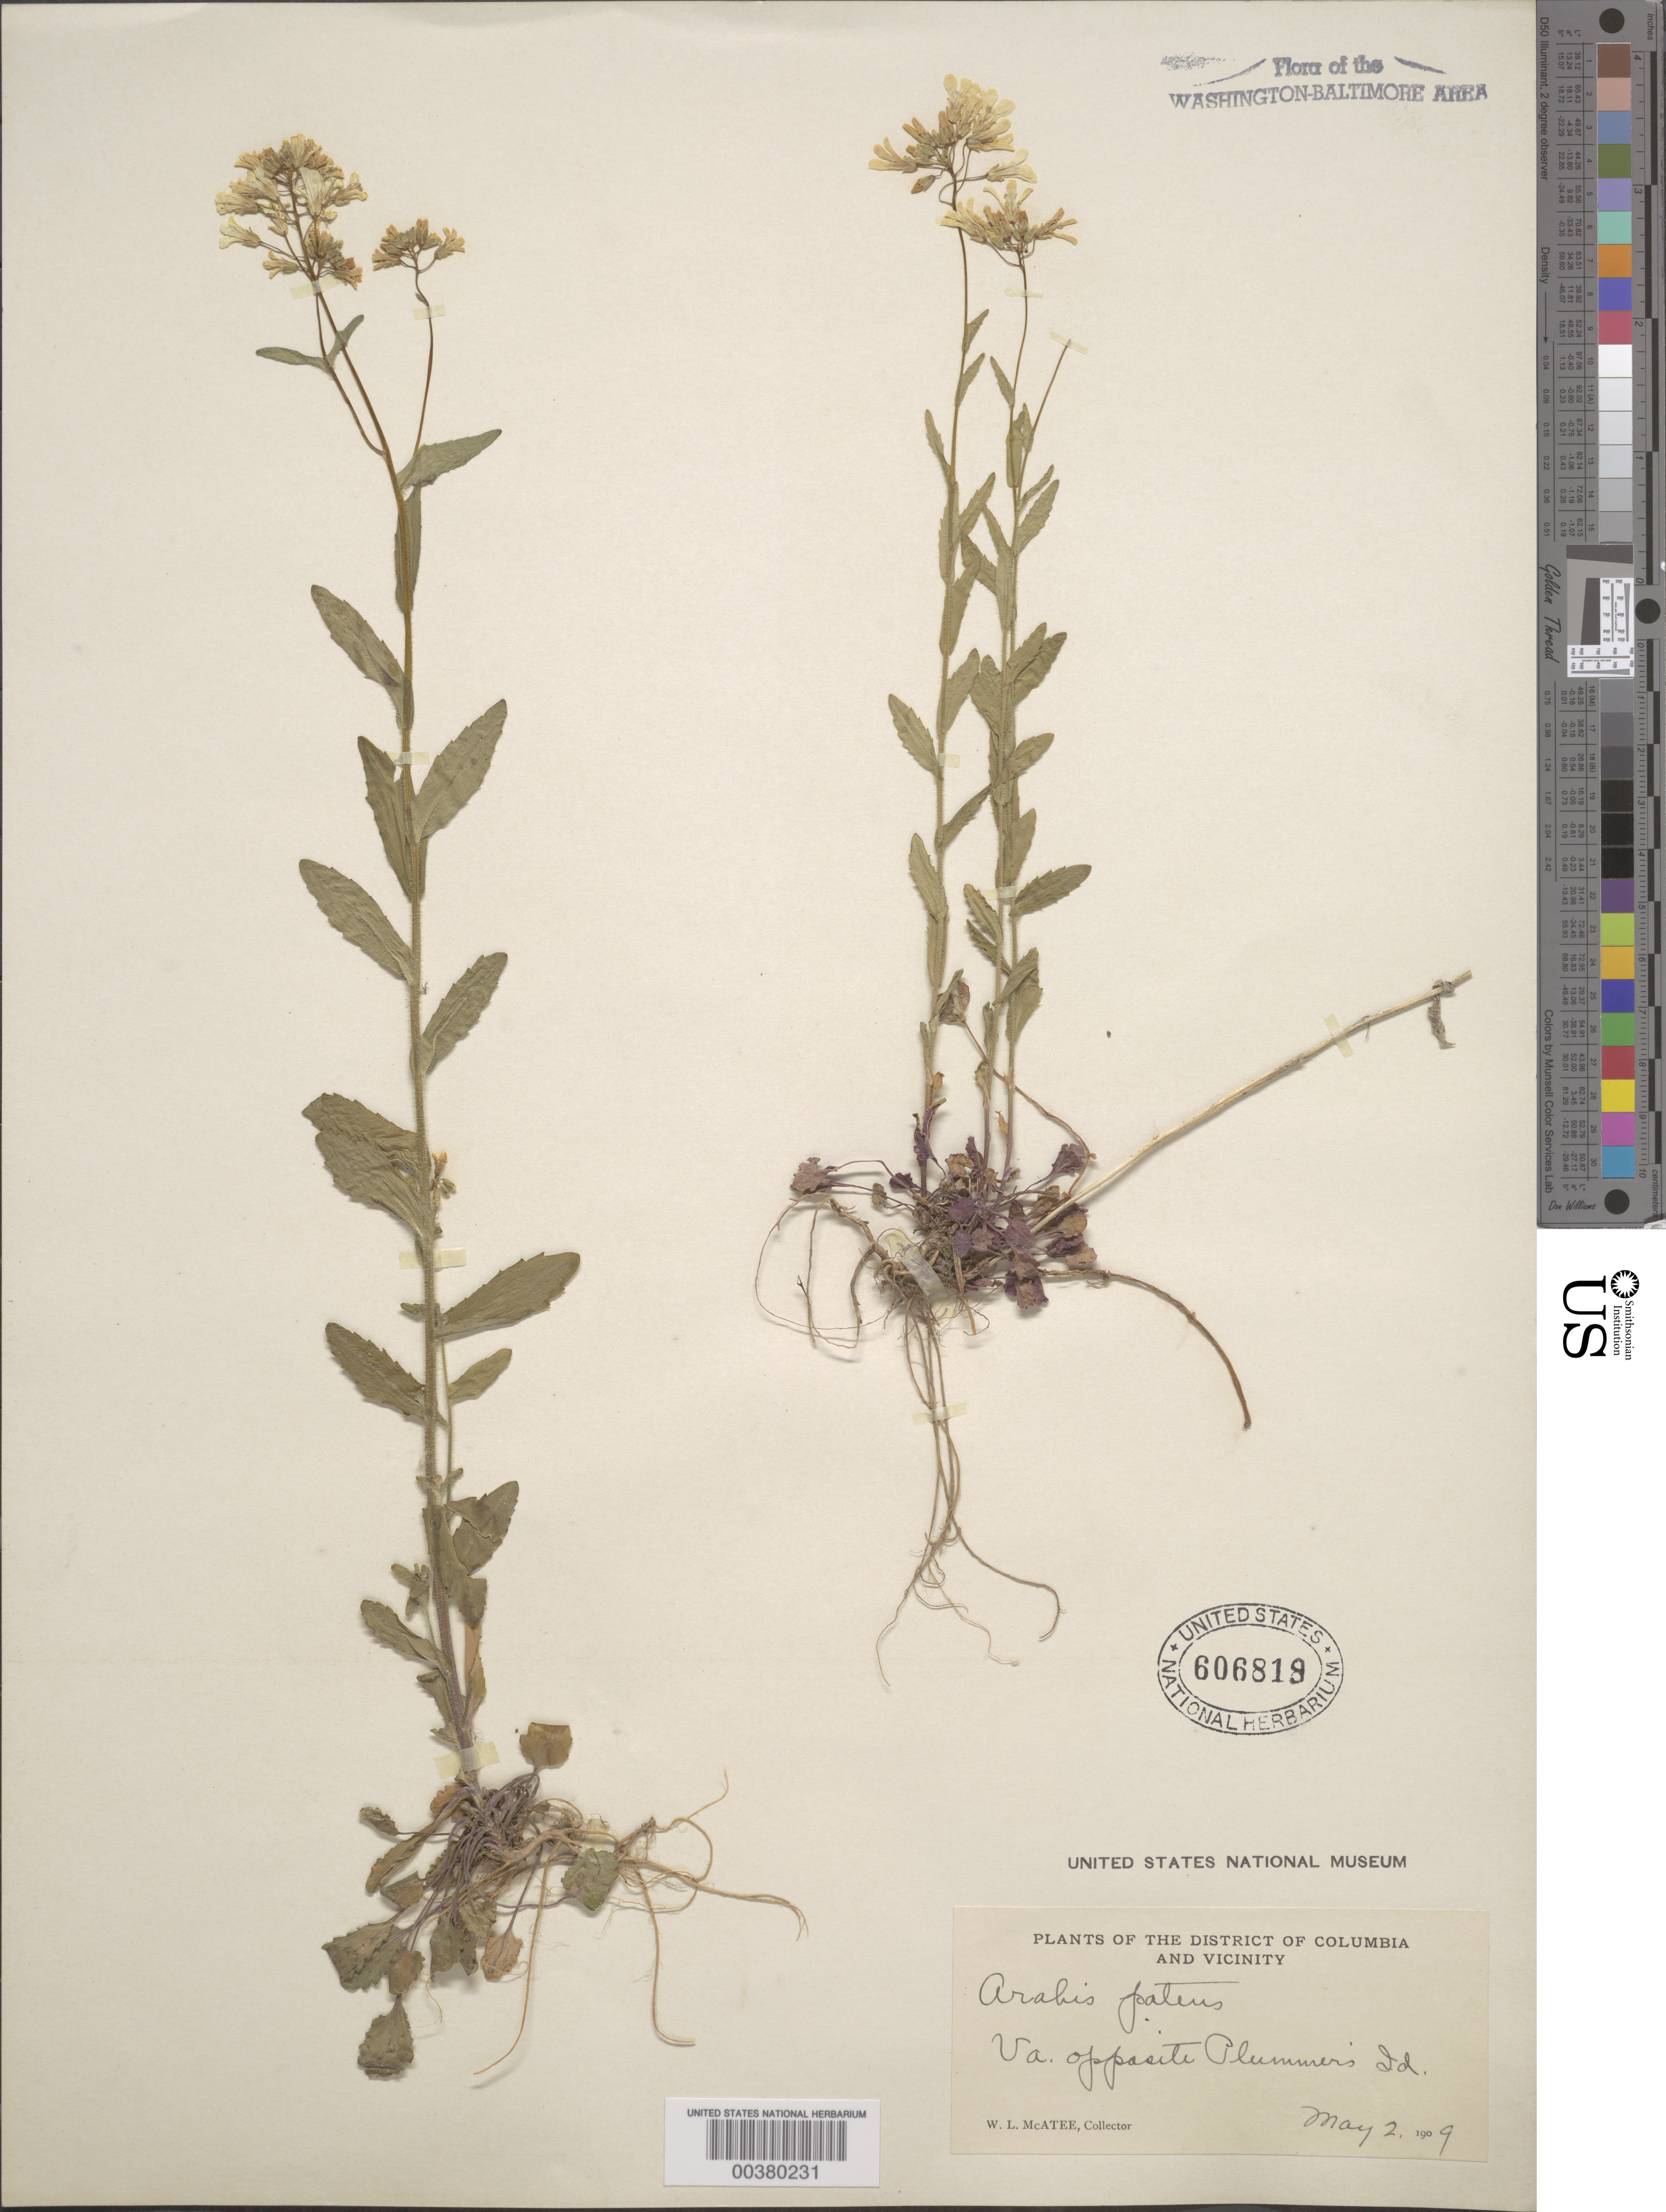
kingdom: Plantae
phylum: Tracheophyta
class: Magnoliopsida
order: Brassicales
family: Brassicaceae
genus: Arabis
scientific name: Arabis patens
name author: Sull.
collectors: W. McAtee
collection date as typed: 02 May 1909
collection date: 1909-05-02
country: United States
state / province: Virginia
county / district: Fairfax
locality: opposite Plummer's Island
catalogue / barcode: US 606819